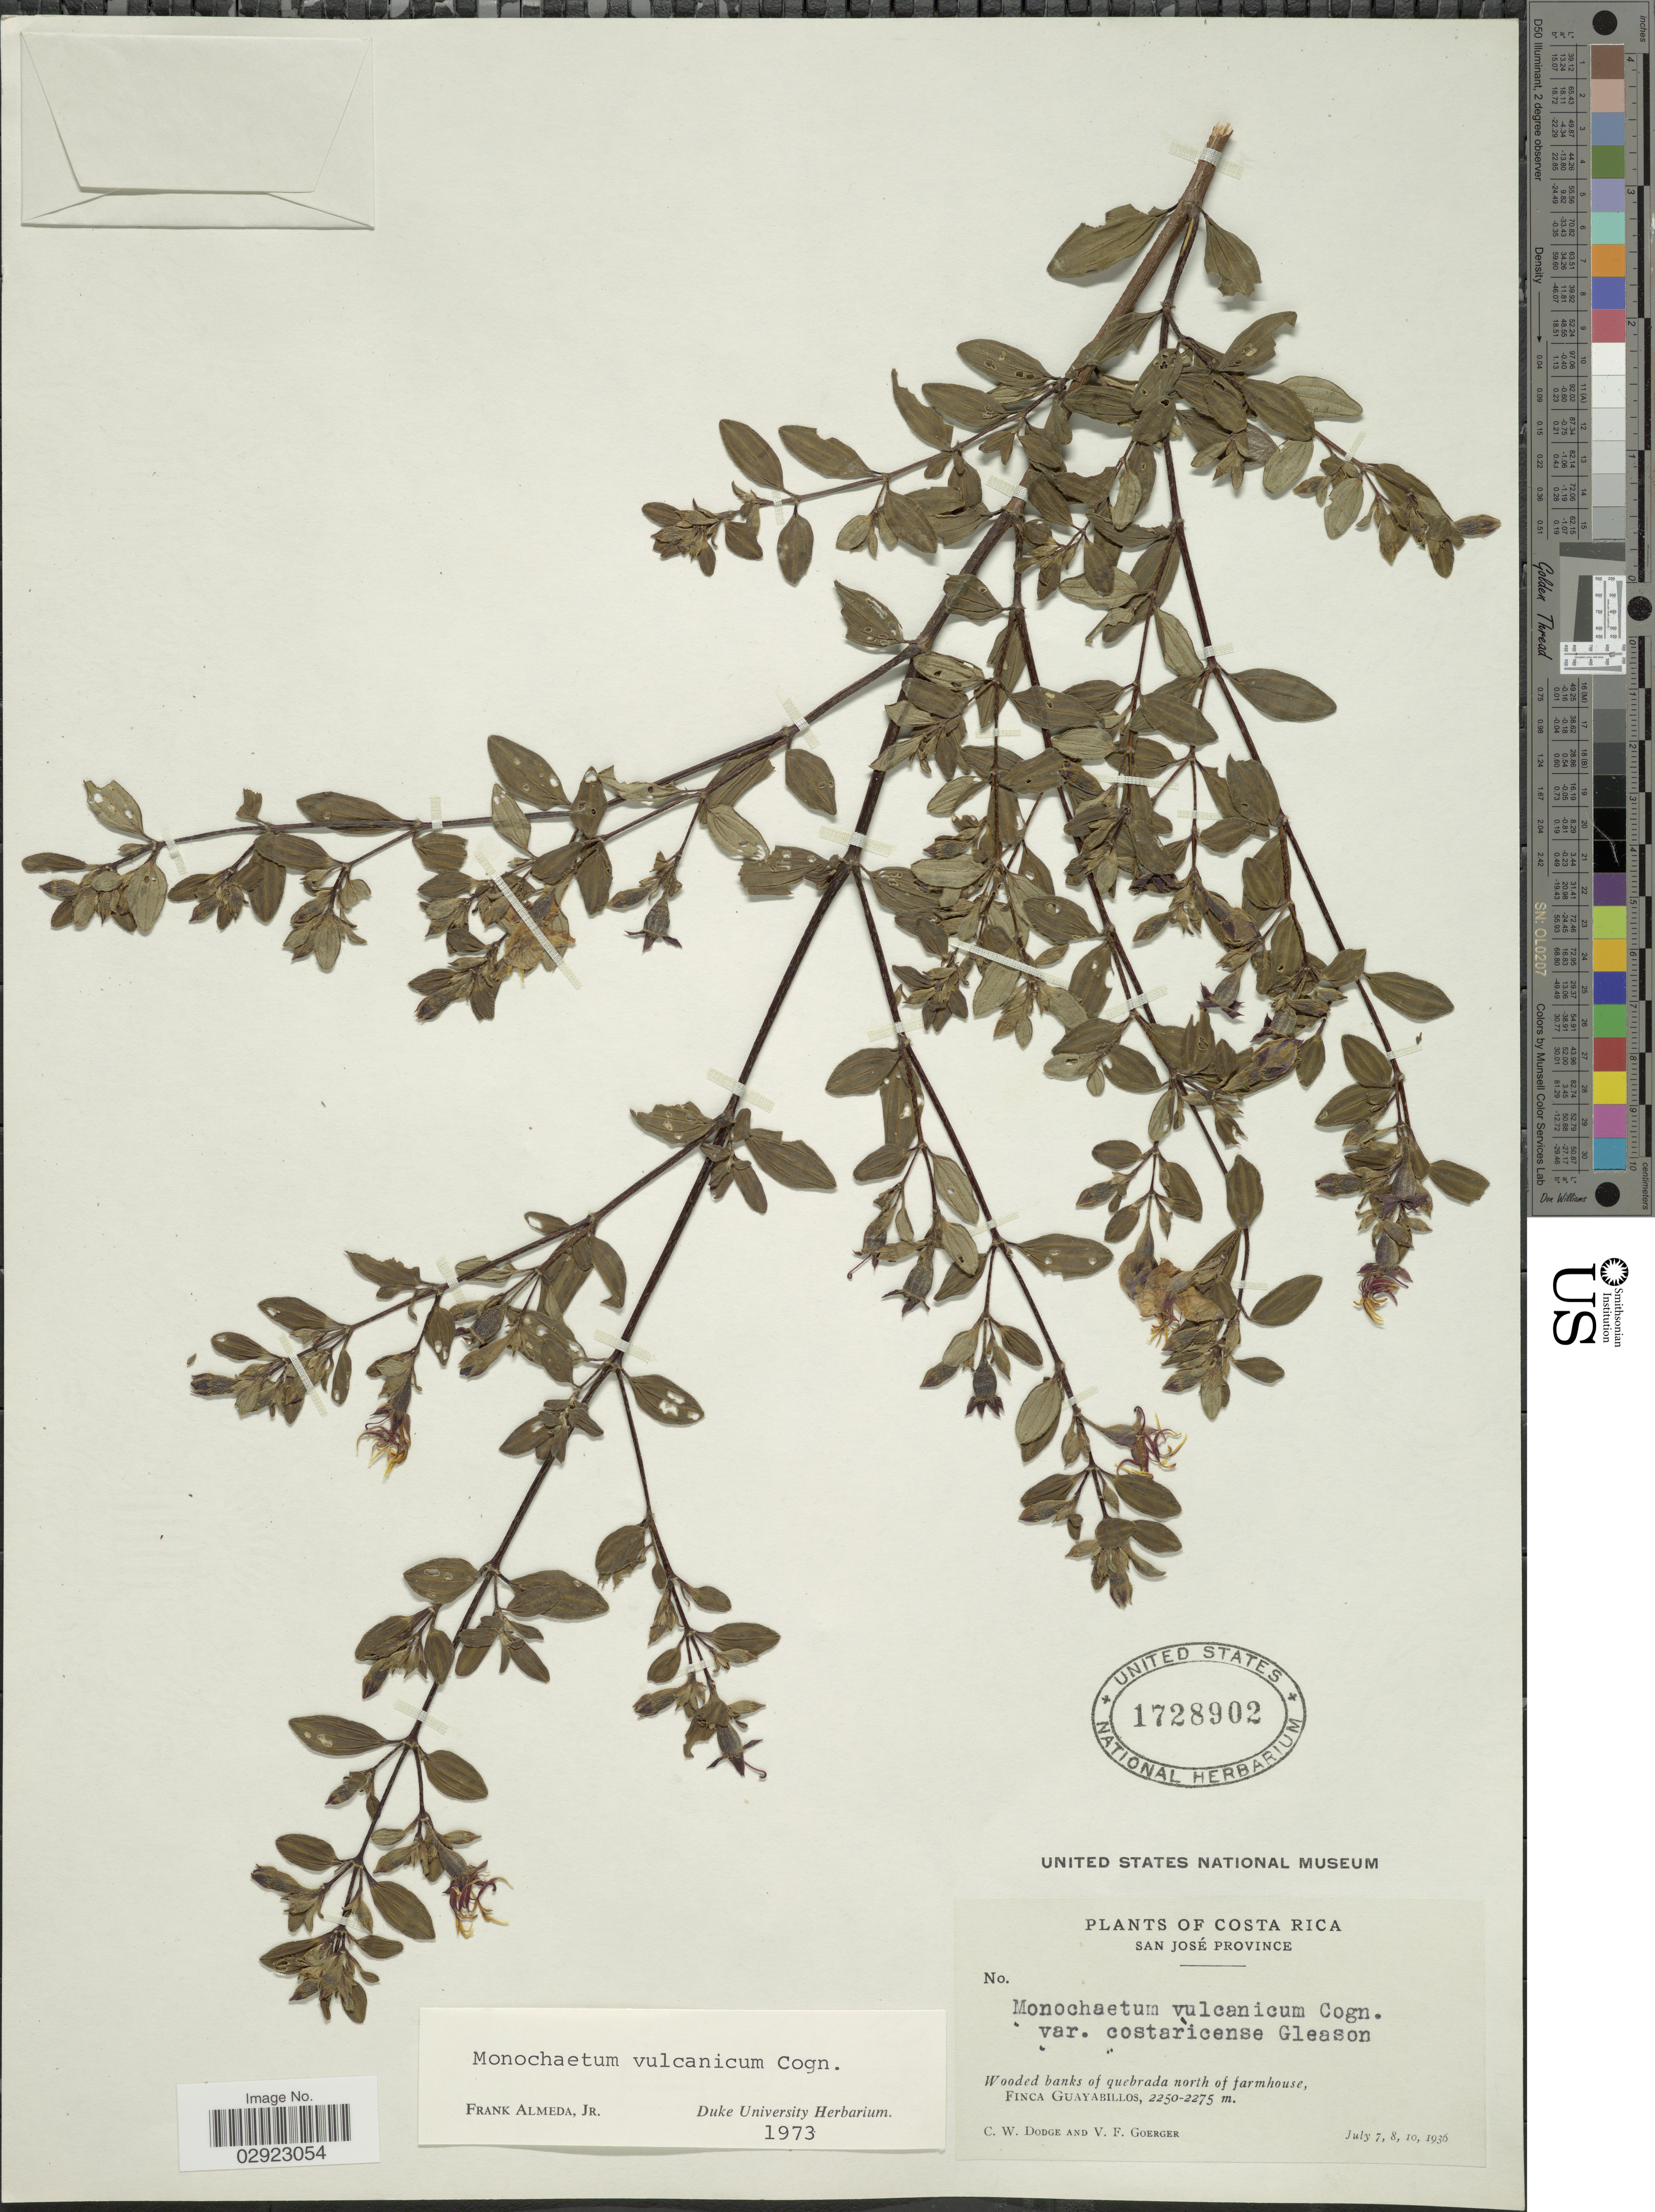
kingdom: Plantae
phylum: Tracheophyta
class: Magnoliopsida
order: Myrtales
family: Melastomataceae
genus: Monochaetum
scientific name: Monochaetum vulcanicum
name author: Cogn.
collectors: C. Dodge & V. Goerger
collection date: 1936-07-07/1936-07-10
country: Costa Rica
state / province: San José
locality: San José Province. Wooded banks of quebrada north of farmhouse, Finca Guayabillos.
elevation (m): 2250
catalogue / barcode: US 1728902